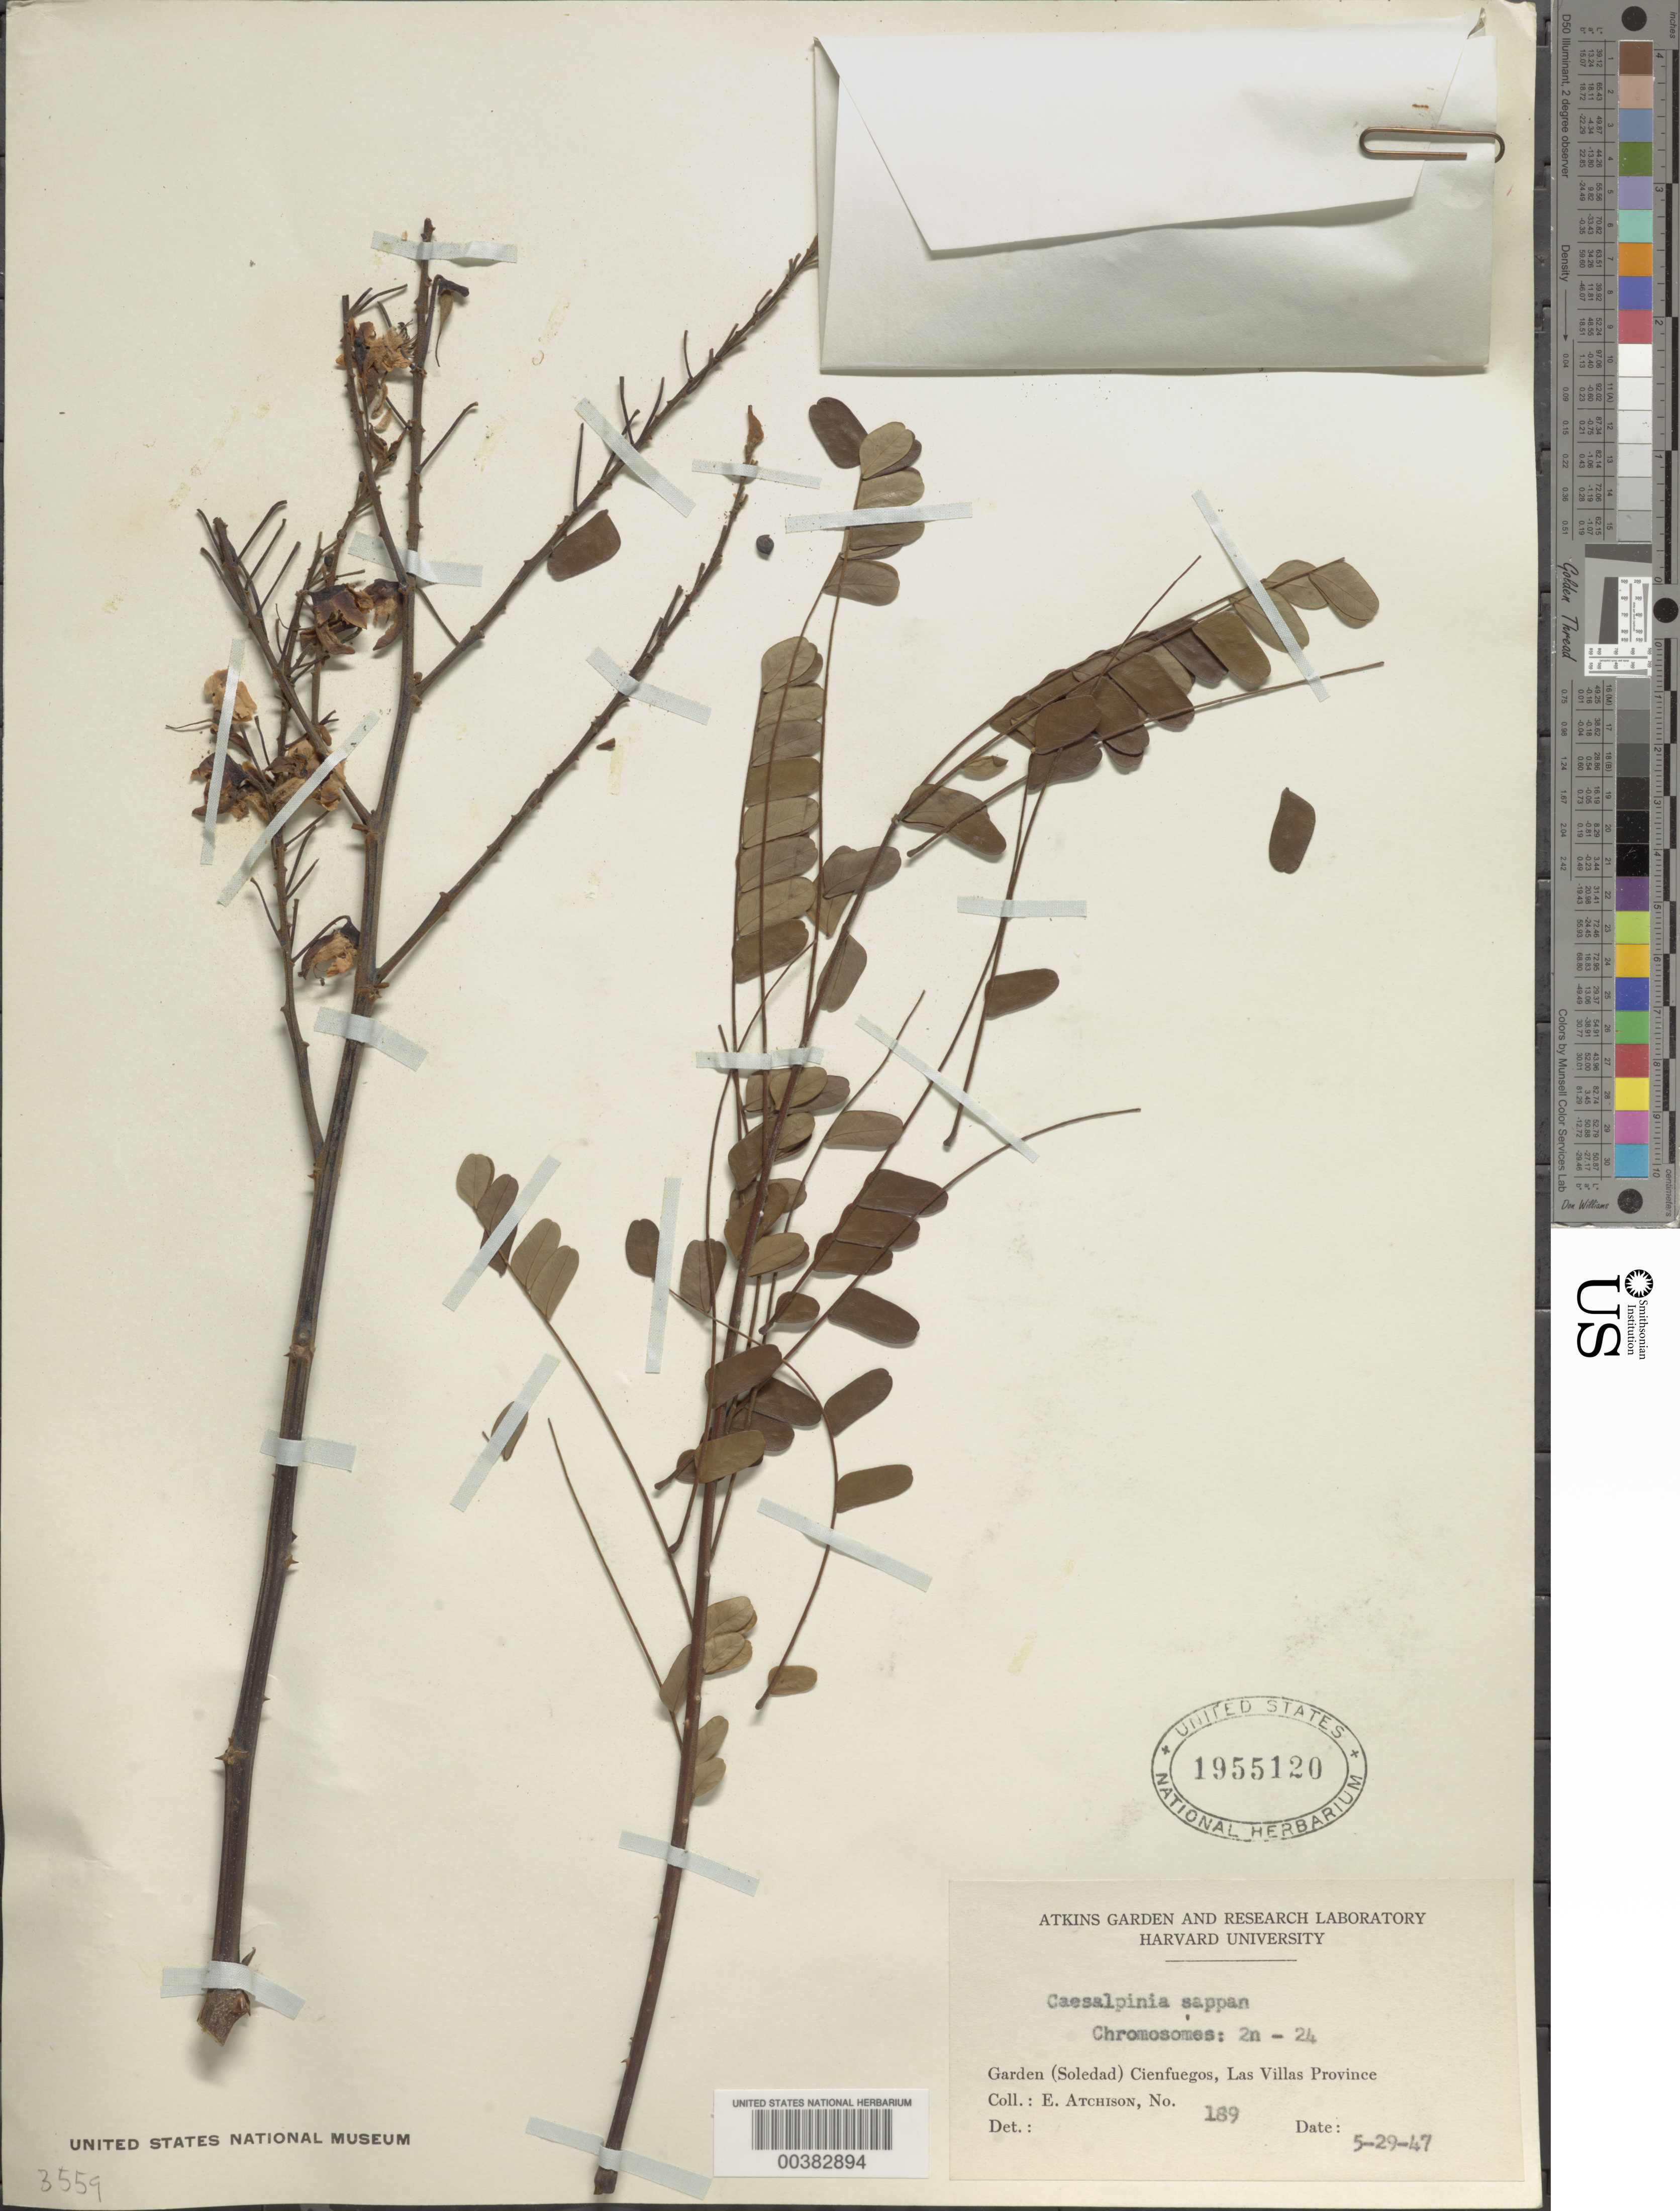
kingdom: Plantae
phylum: Tracheophyta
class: Magnoliopsida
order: Fabales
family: Fabaceae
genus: Biancaea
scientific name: Biancaea sappan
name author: (L.) Tod.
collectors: E. Atchison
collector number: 189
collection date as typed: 29 May 1947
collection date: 1947-05-29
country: Cuba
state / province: Las Villas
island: Greater Antilles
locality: Garden (soledad) cienfuegos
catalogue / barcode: US 1955120